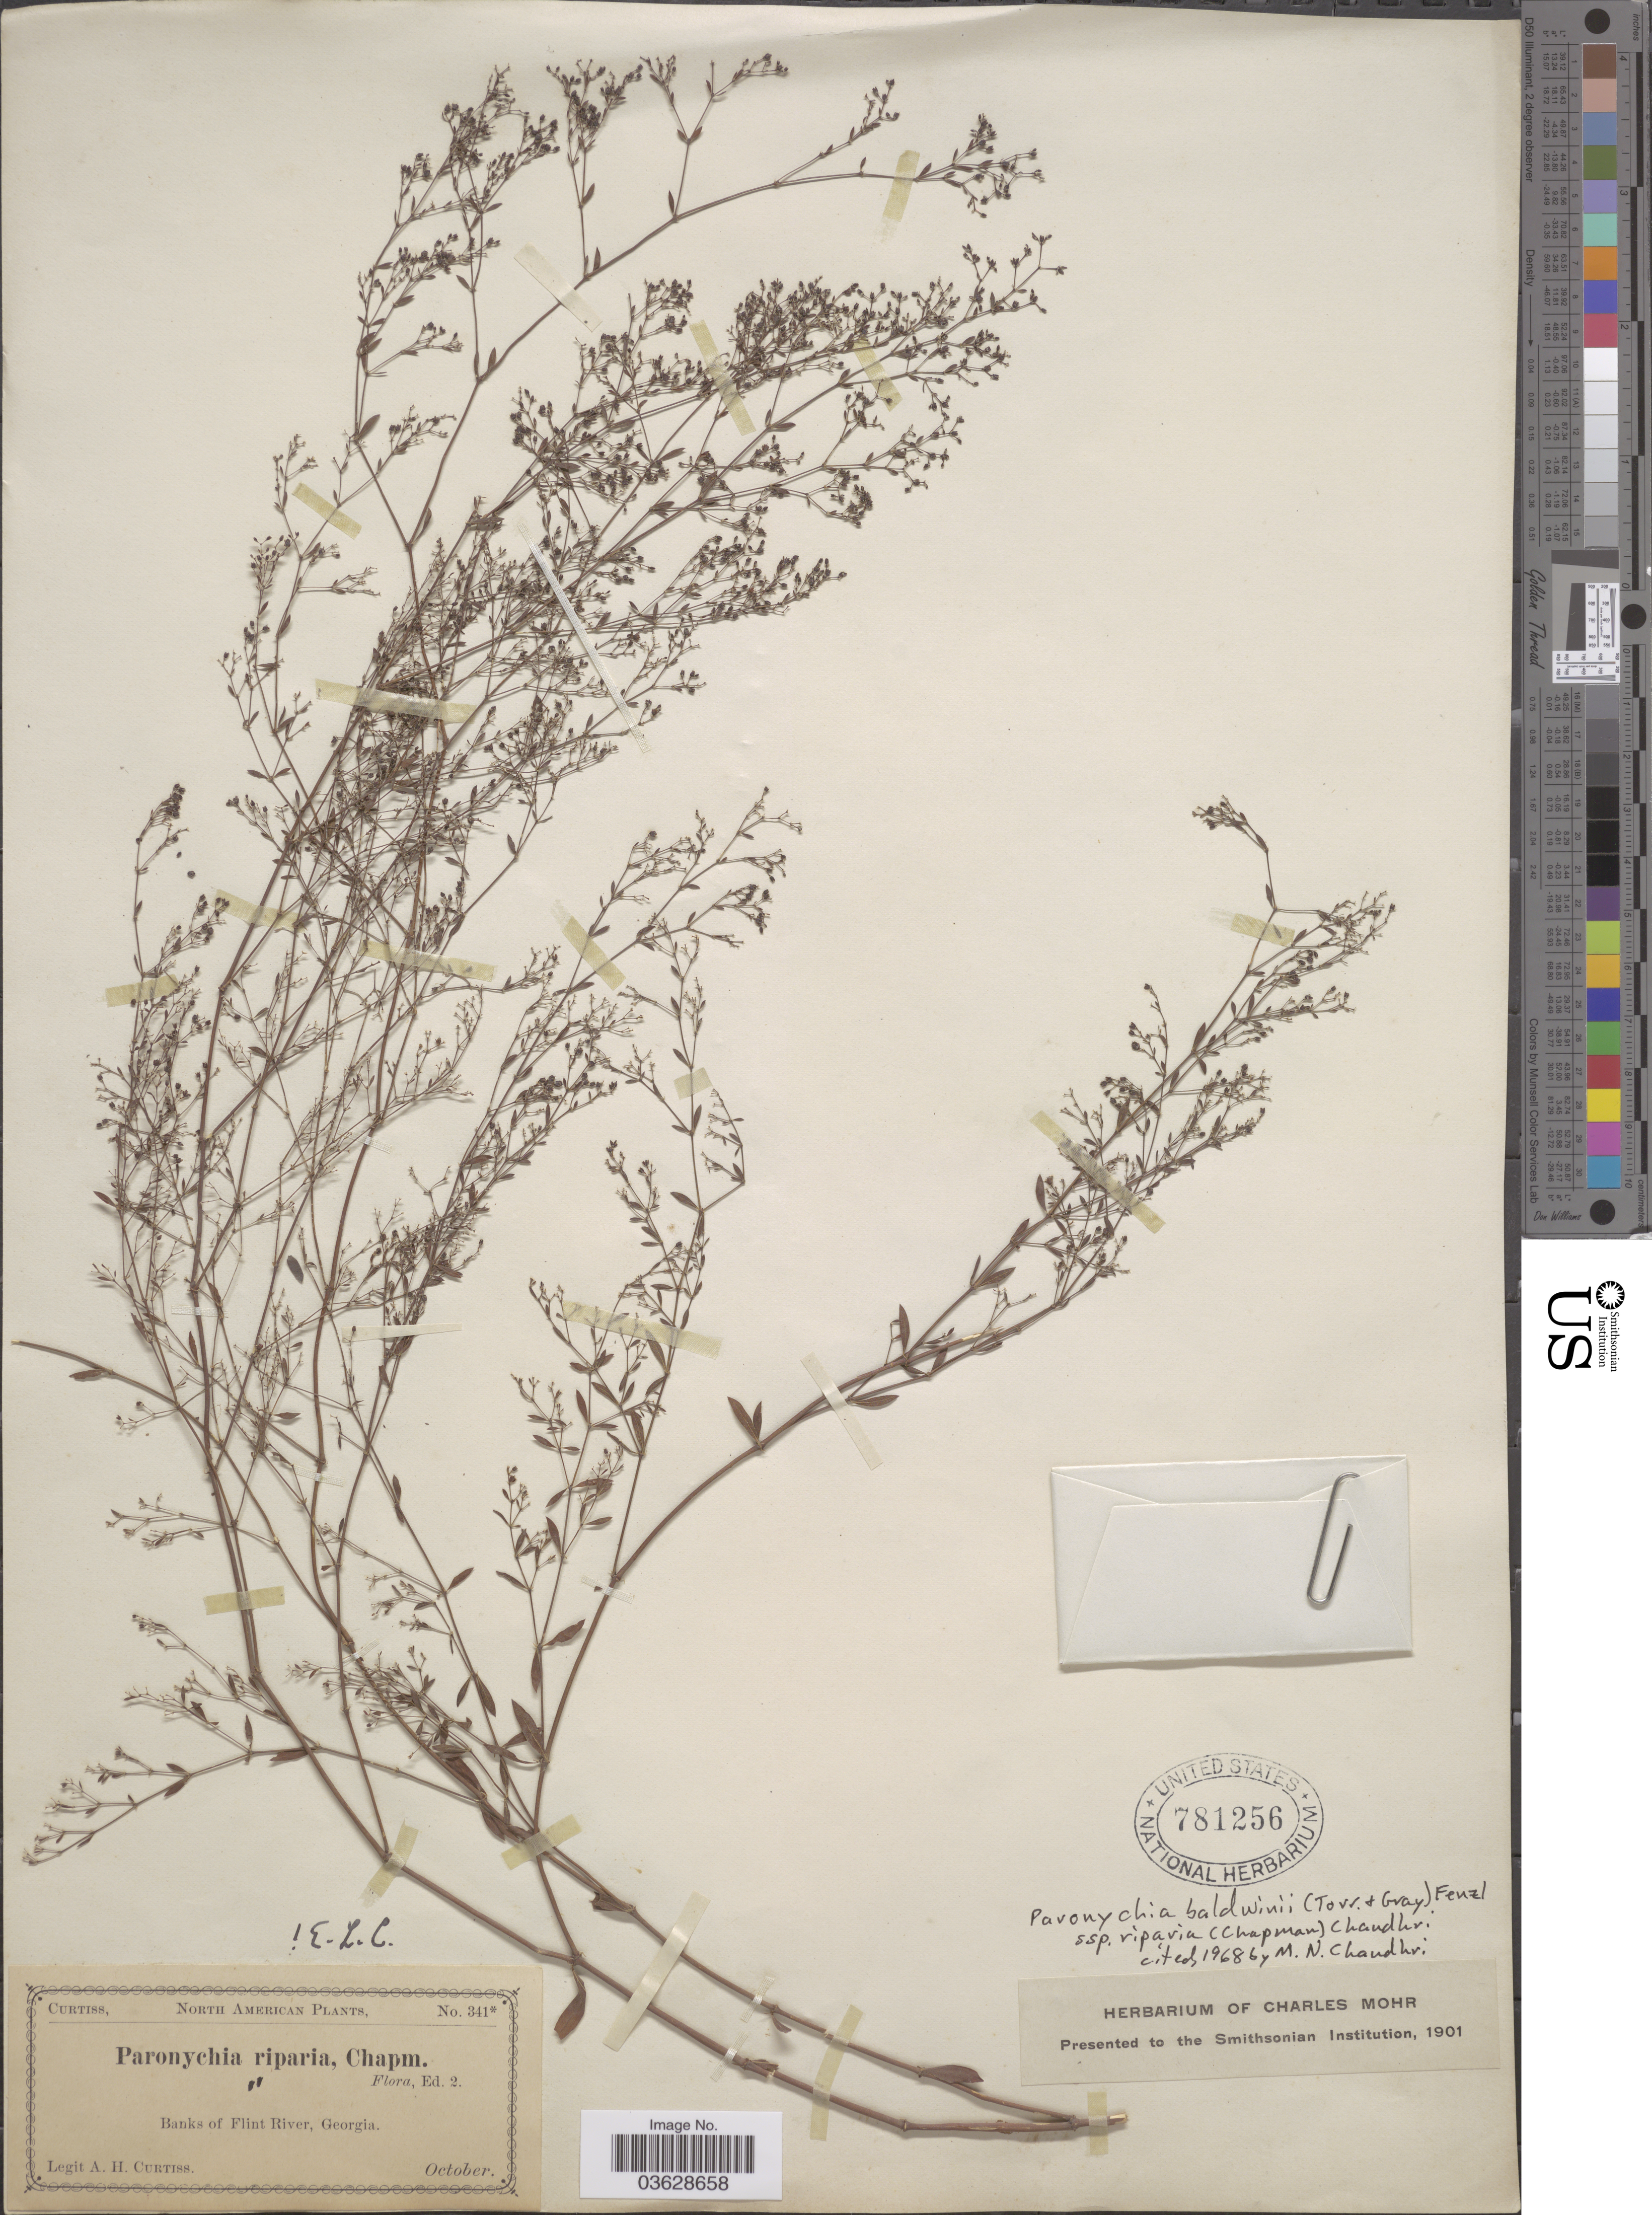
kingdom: Plantae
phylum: Tracheophyta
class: Magnoliopsida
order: Caryophyllales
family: Caryophyllaceae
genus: Paronychia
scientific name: Paronychia baldwinii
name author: (A. Gray & Torr.) Fenzl ex Walp.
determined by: Strong, Mark T., (BOT), Smithsonian Institution - National Museum of Natural History (UNITED STATES)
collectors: A. H. Curtiss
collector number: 341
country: United States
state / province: Georgia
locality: Banks of Flint River.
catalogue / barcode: US 781256